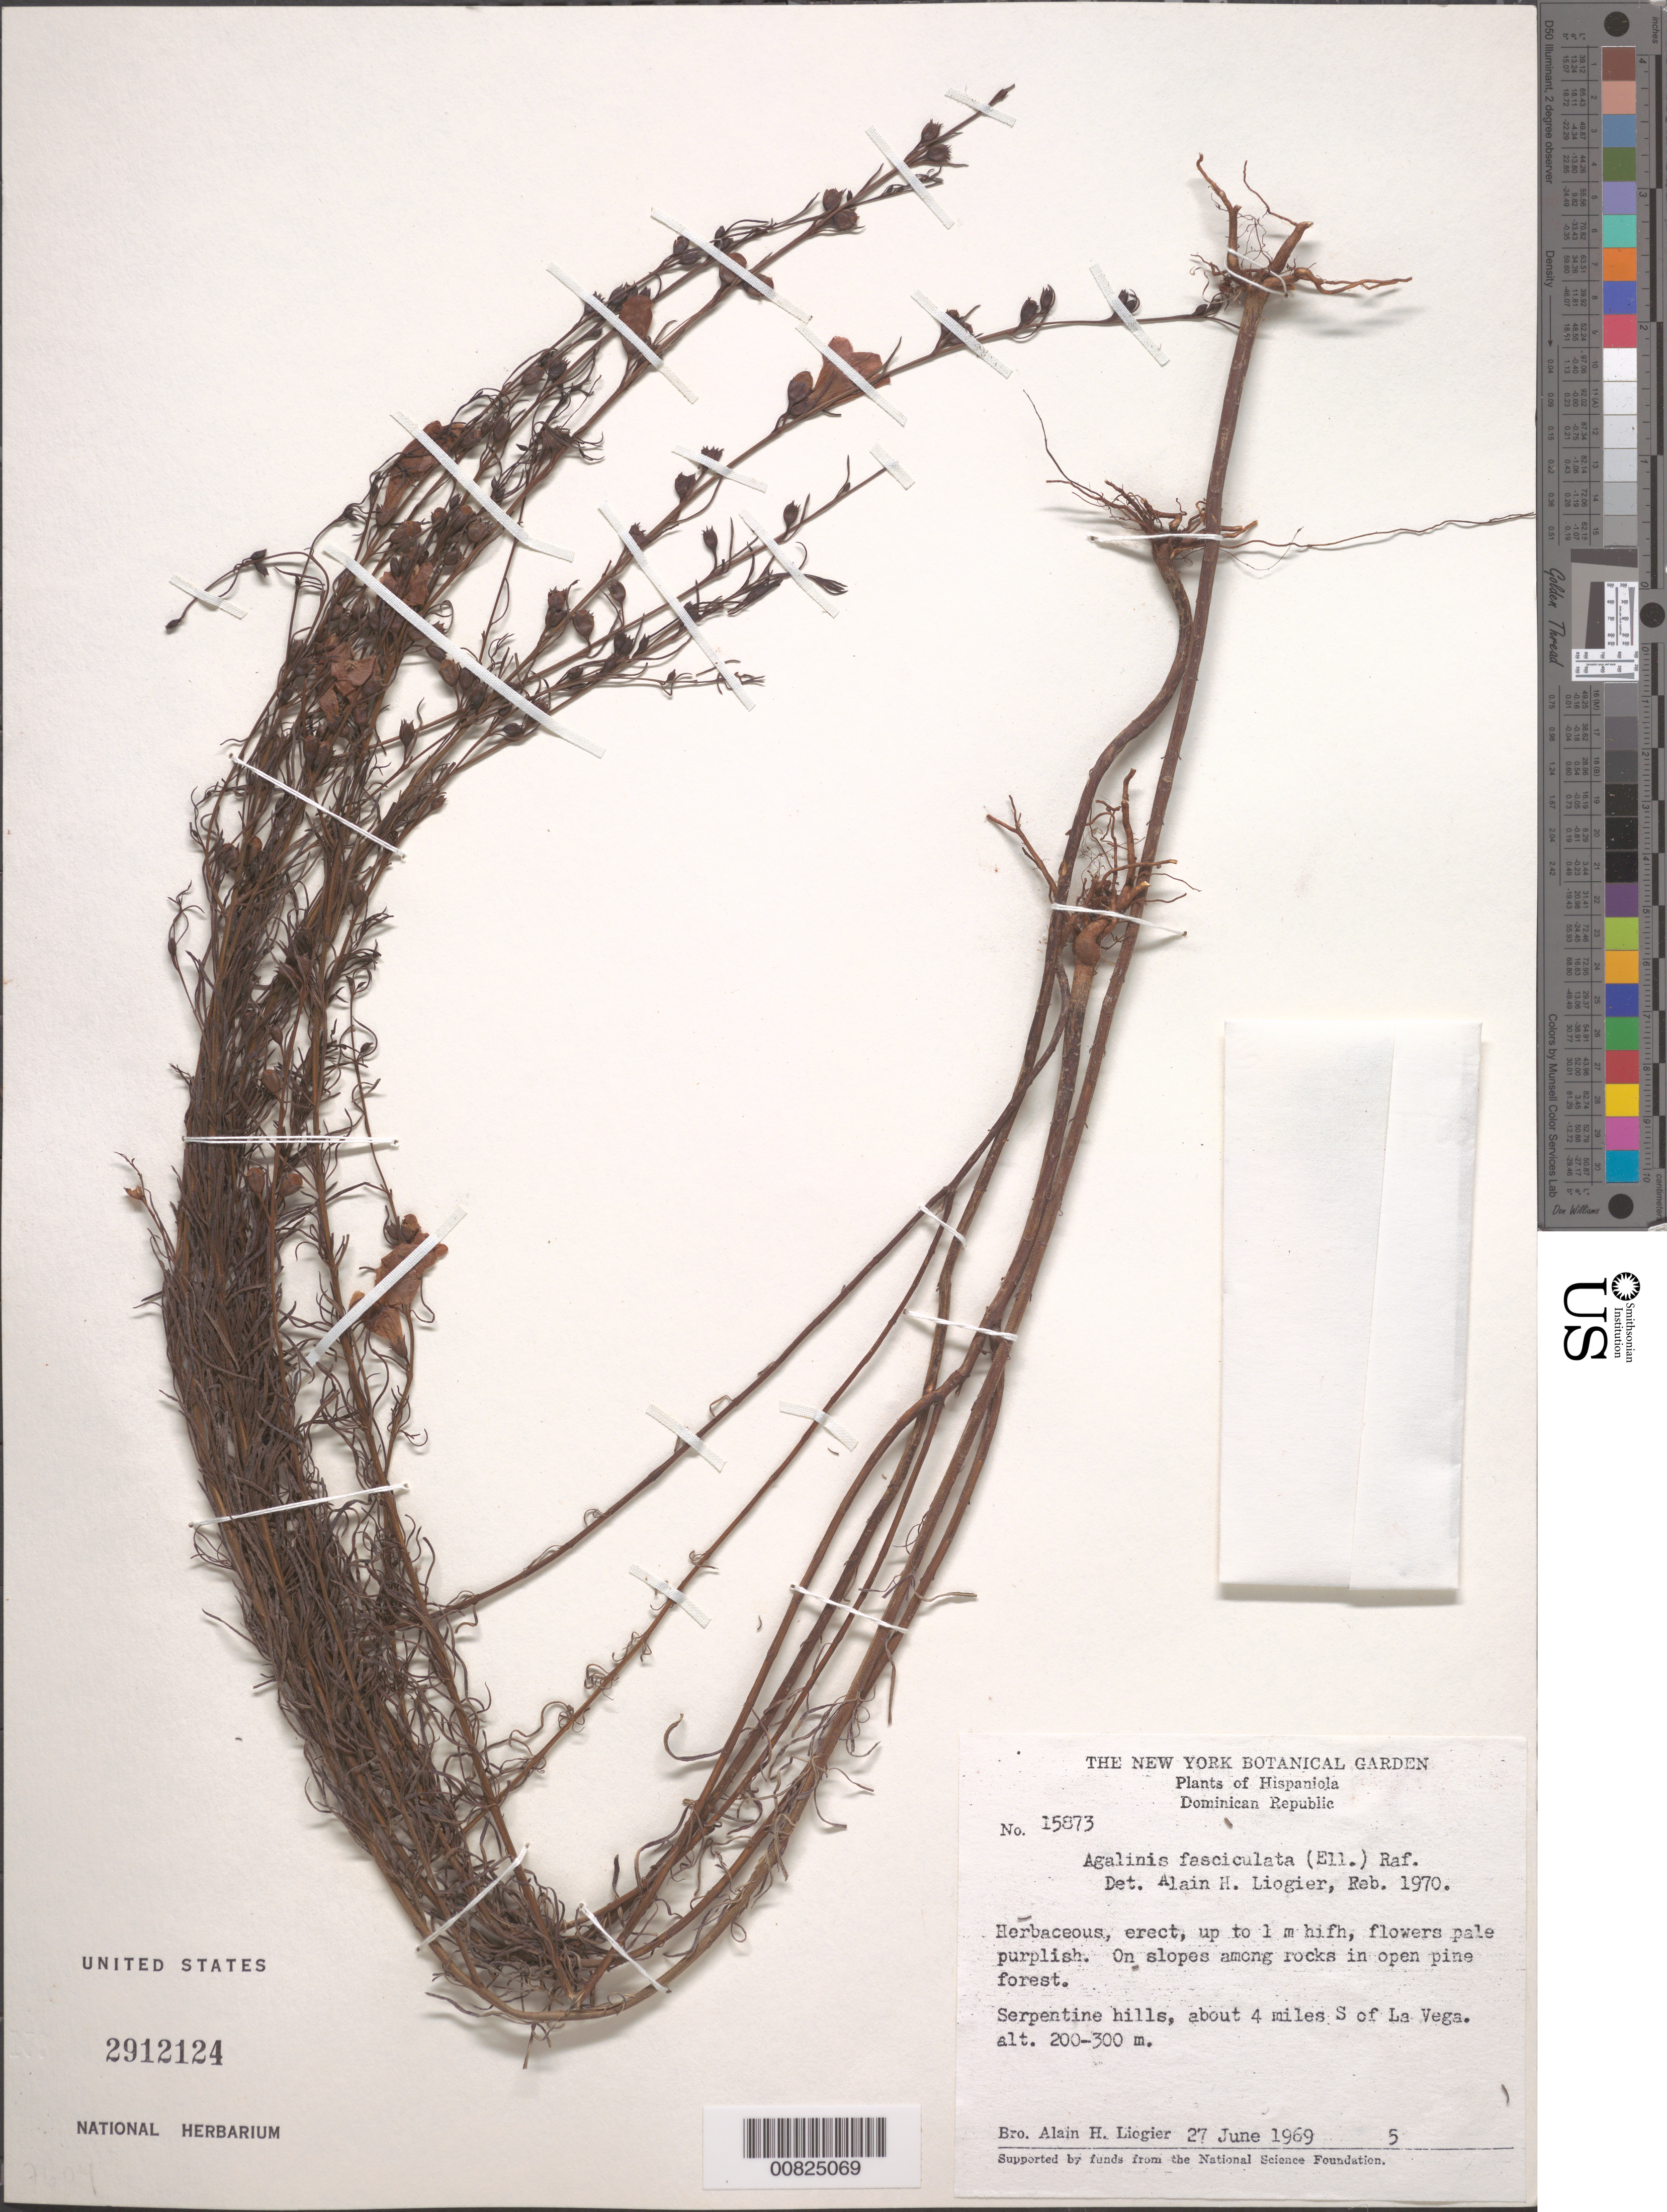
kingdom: Plantae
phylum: Tracheophyta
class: Magnoliopsida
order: Lamiales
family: Orobanchaceae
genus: Agalinis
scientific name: Agalinis fasciculata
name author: (Elliott) Raf.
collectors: A. H. Liogier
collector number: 15873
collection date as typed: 27 Jun 1969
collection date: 1969-06-27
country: Dominican Republic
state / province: La Vega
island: Hispaniola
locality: Ca. 4 miles S of La Vega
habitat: On slopes of serpentine hills among rocks in open pine forest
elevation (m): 200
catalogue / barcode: US 2912124